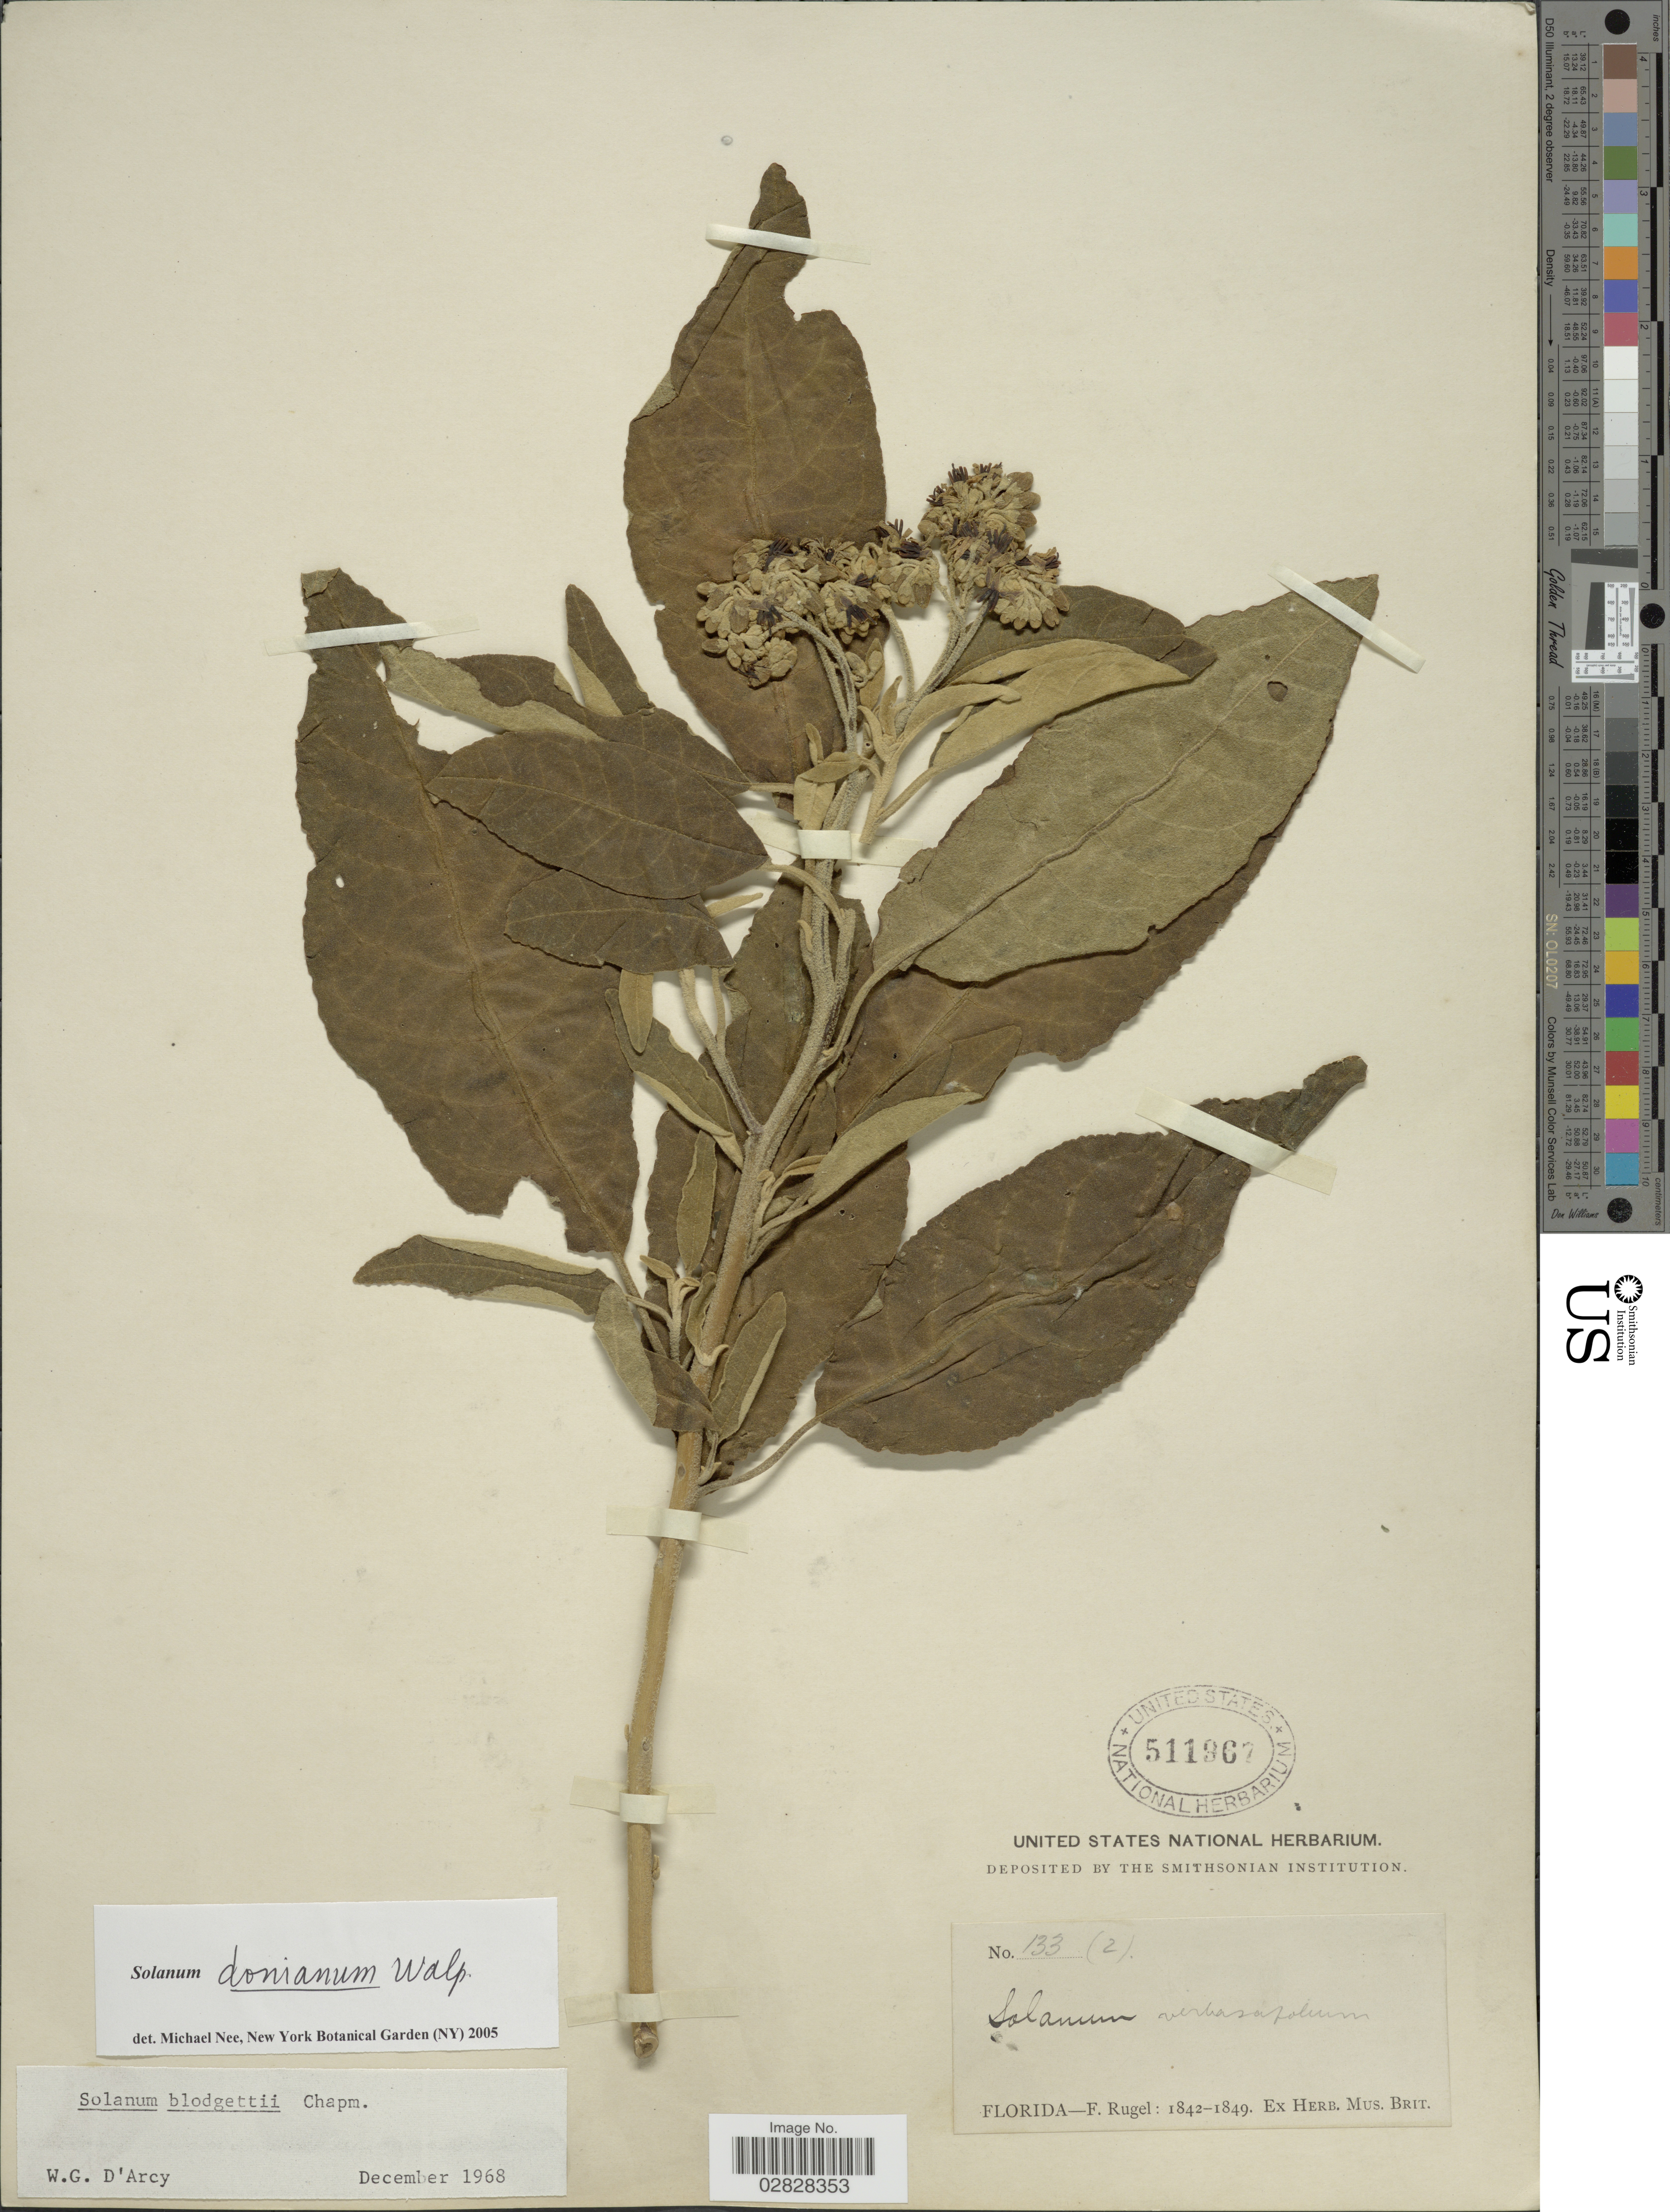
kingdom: Plantae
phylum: Tracheophyta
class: Magnoliopsida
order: Solanales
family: Solanaceae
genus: Solanum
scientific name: Solanum donianum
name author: Walp.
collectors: F. Rugel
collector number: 133 (2)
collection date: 1842/1849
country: United States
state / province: Florida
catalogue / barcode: US 511967